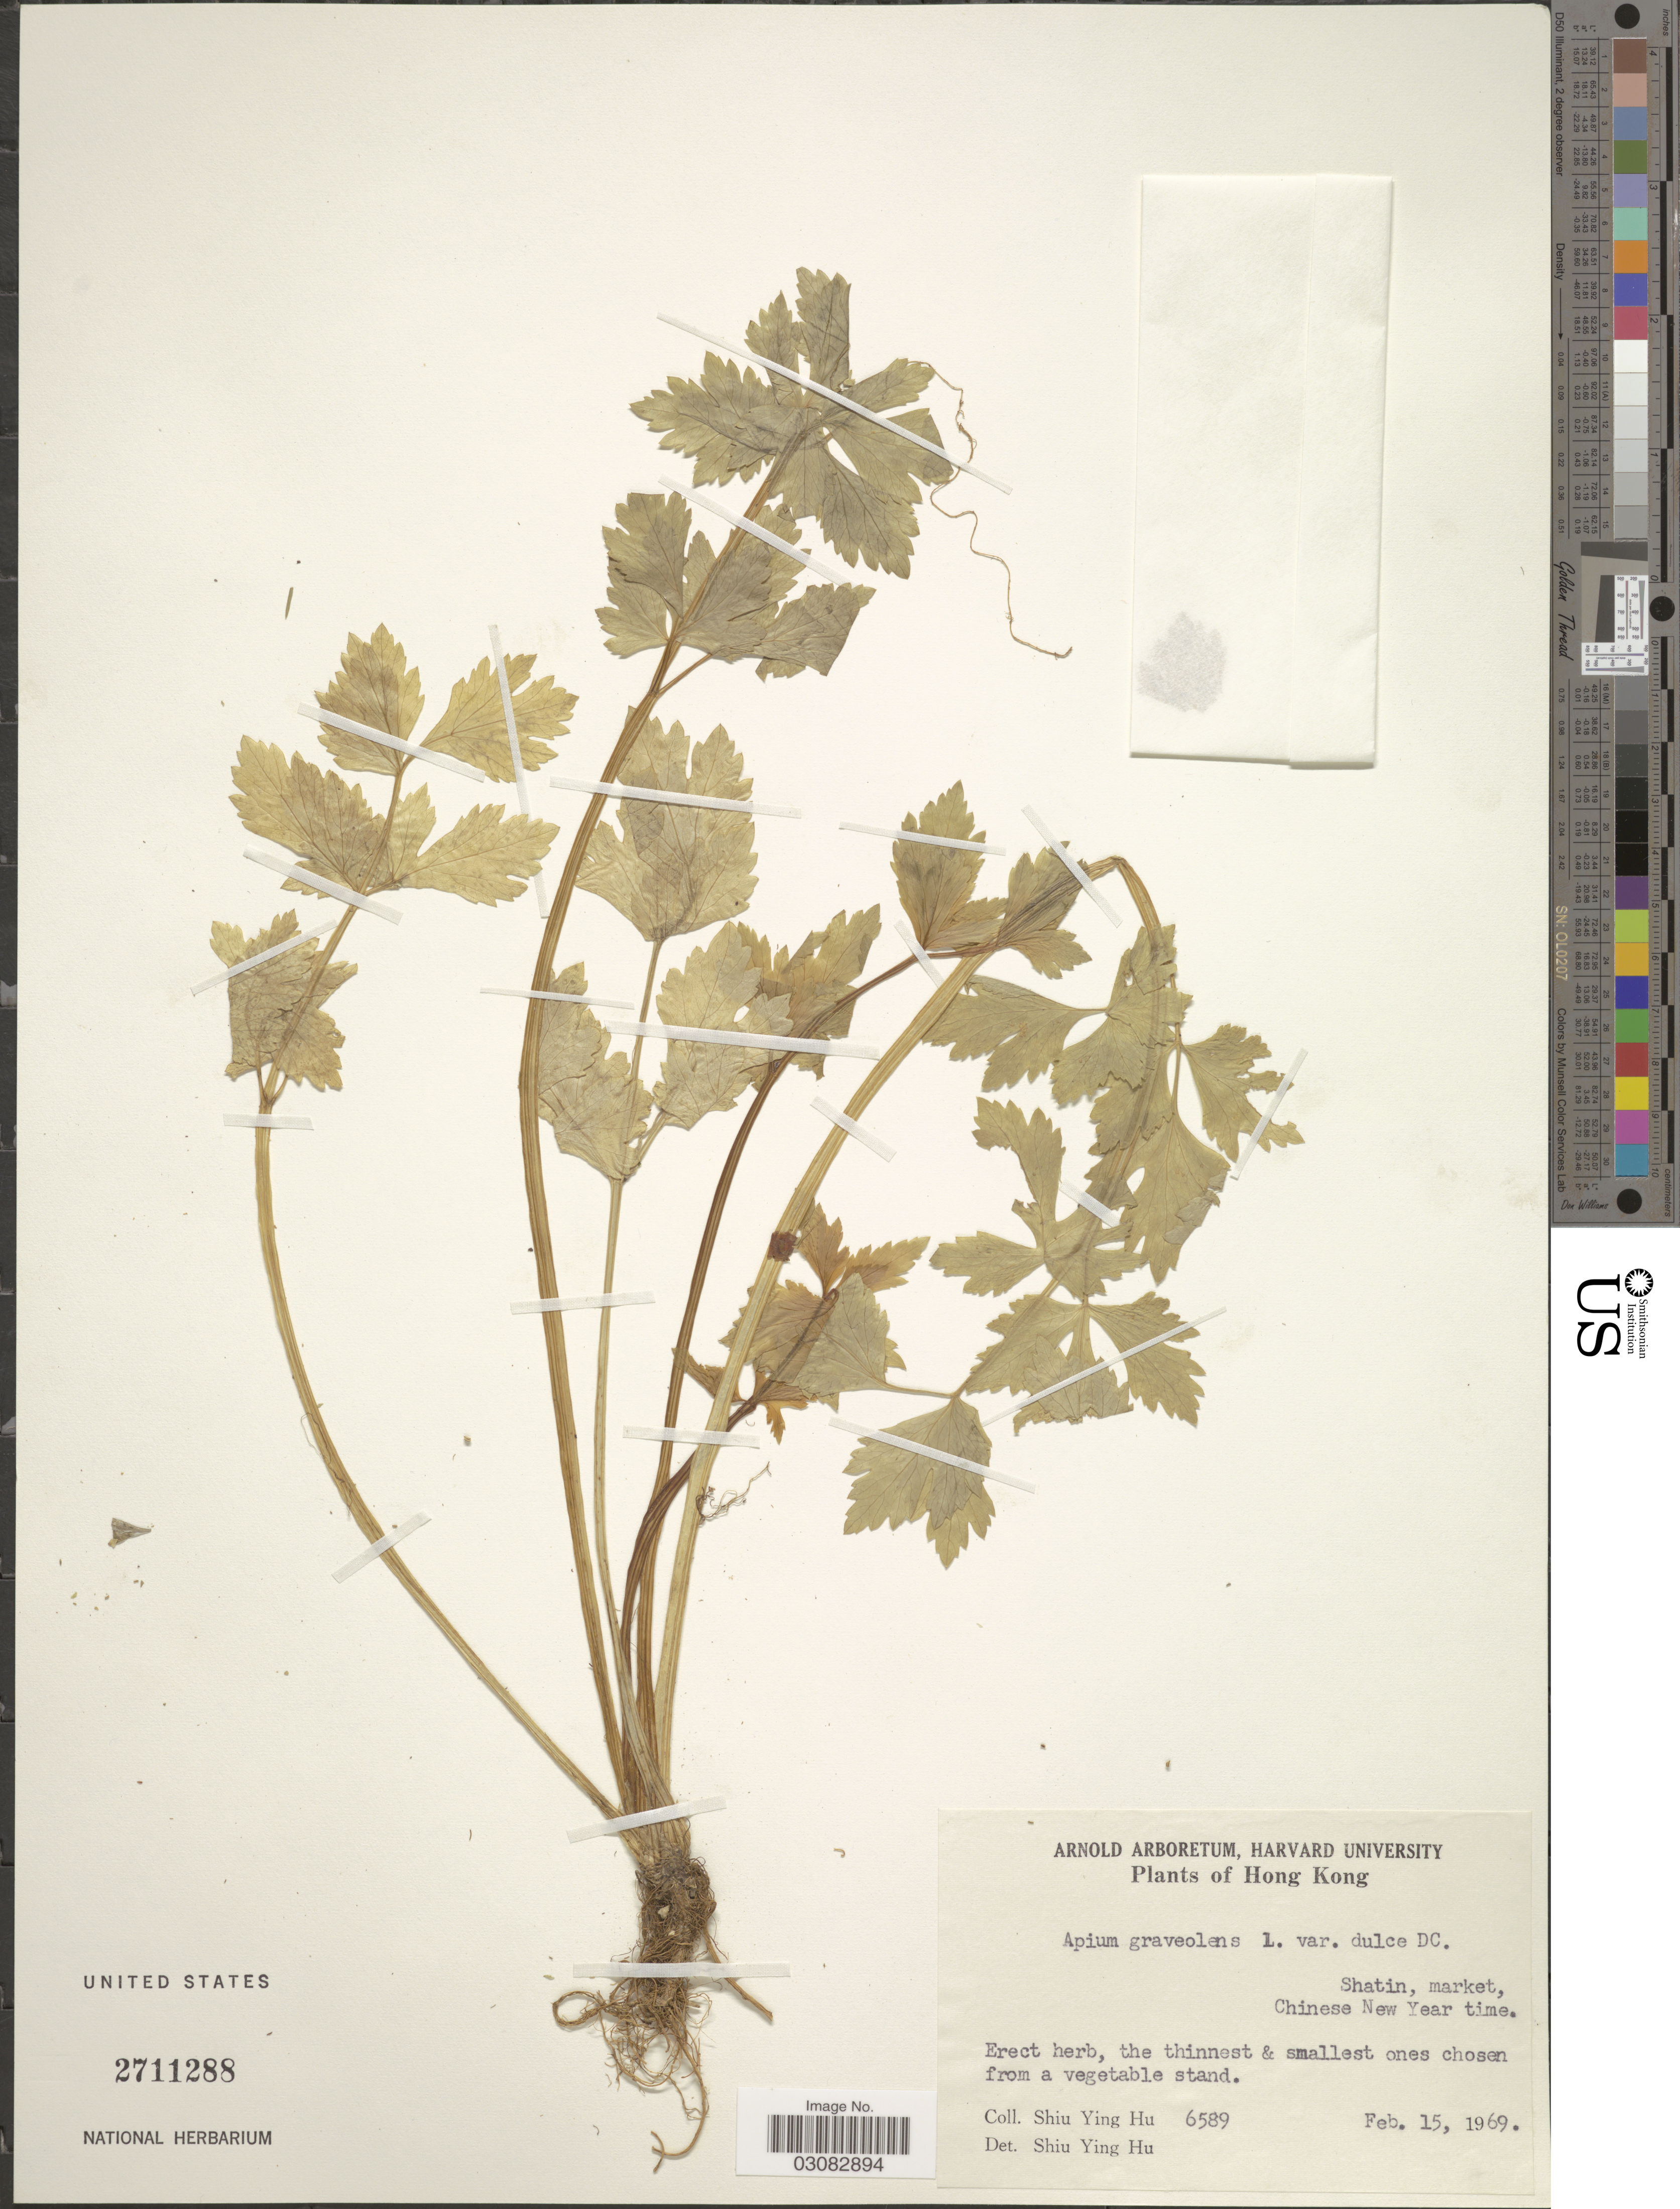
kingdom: Plantae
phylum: Tracheophyta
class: Magnoliopsida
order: Apiales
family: Apiaceae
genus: Apium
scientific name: Apium graveolens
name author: L.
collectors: S. Y. Hu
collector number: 6589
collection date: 1969-02-15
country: China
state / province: Hong Kong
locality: Shatin, market, Chinese New Year time.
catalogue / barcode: US 2711288